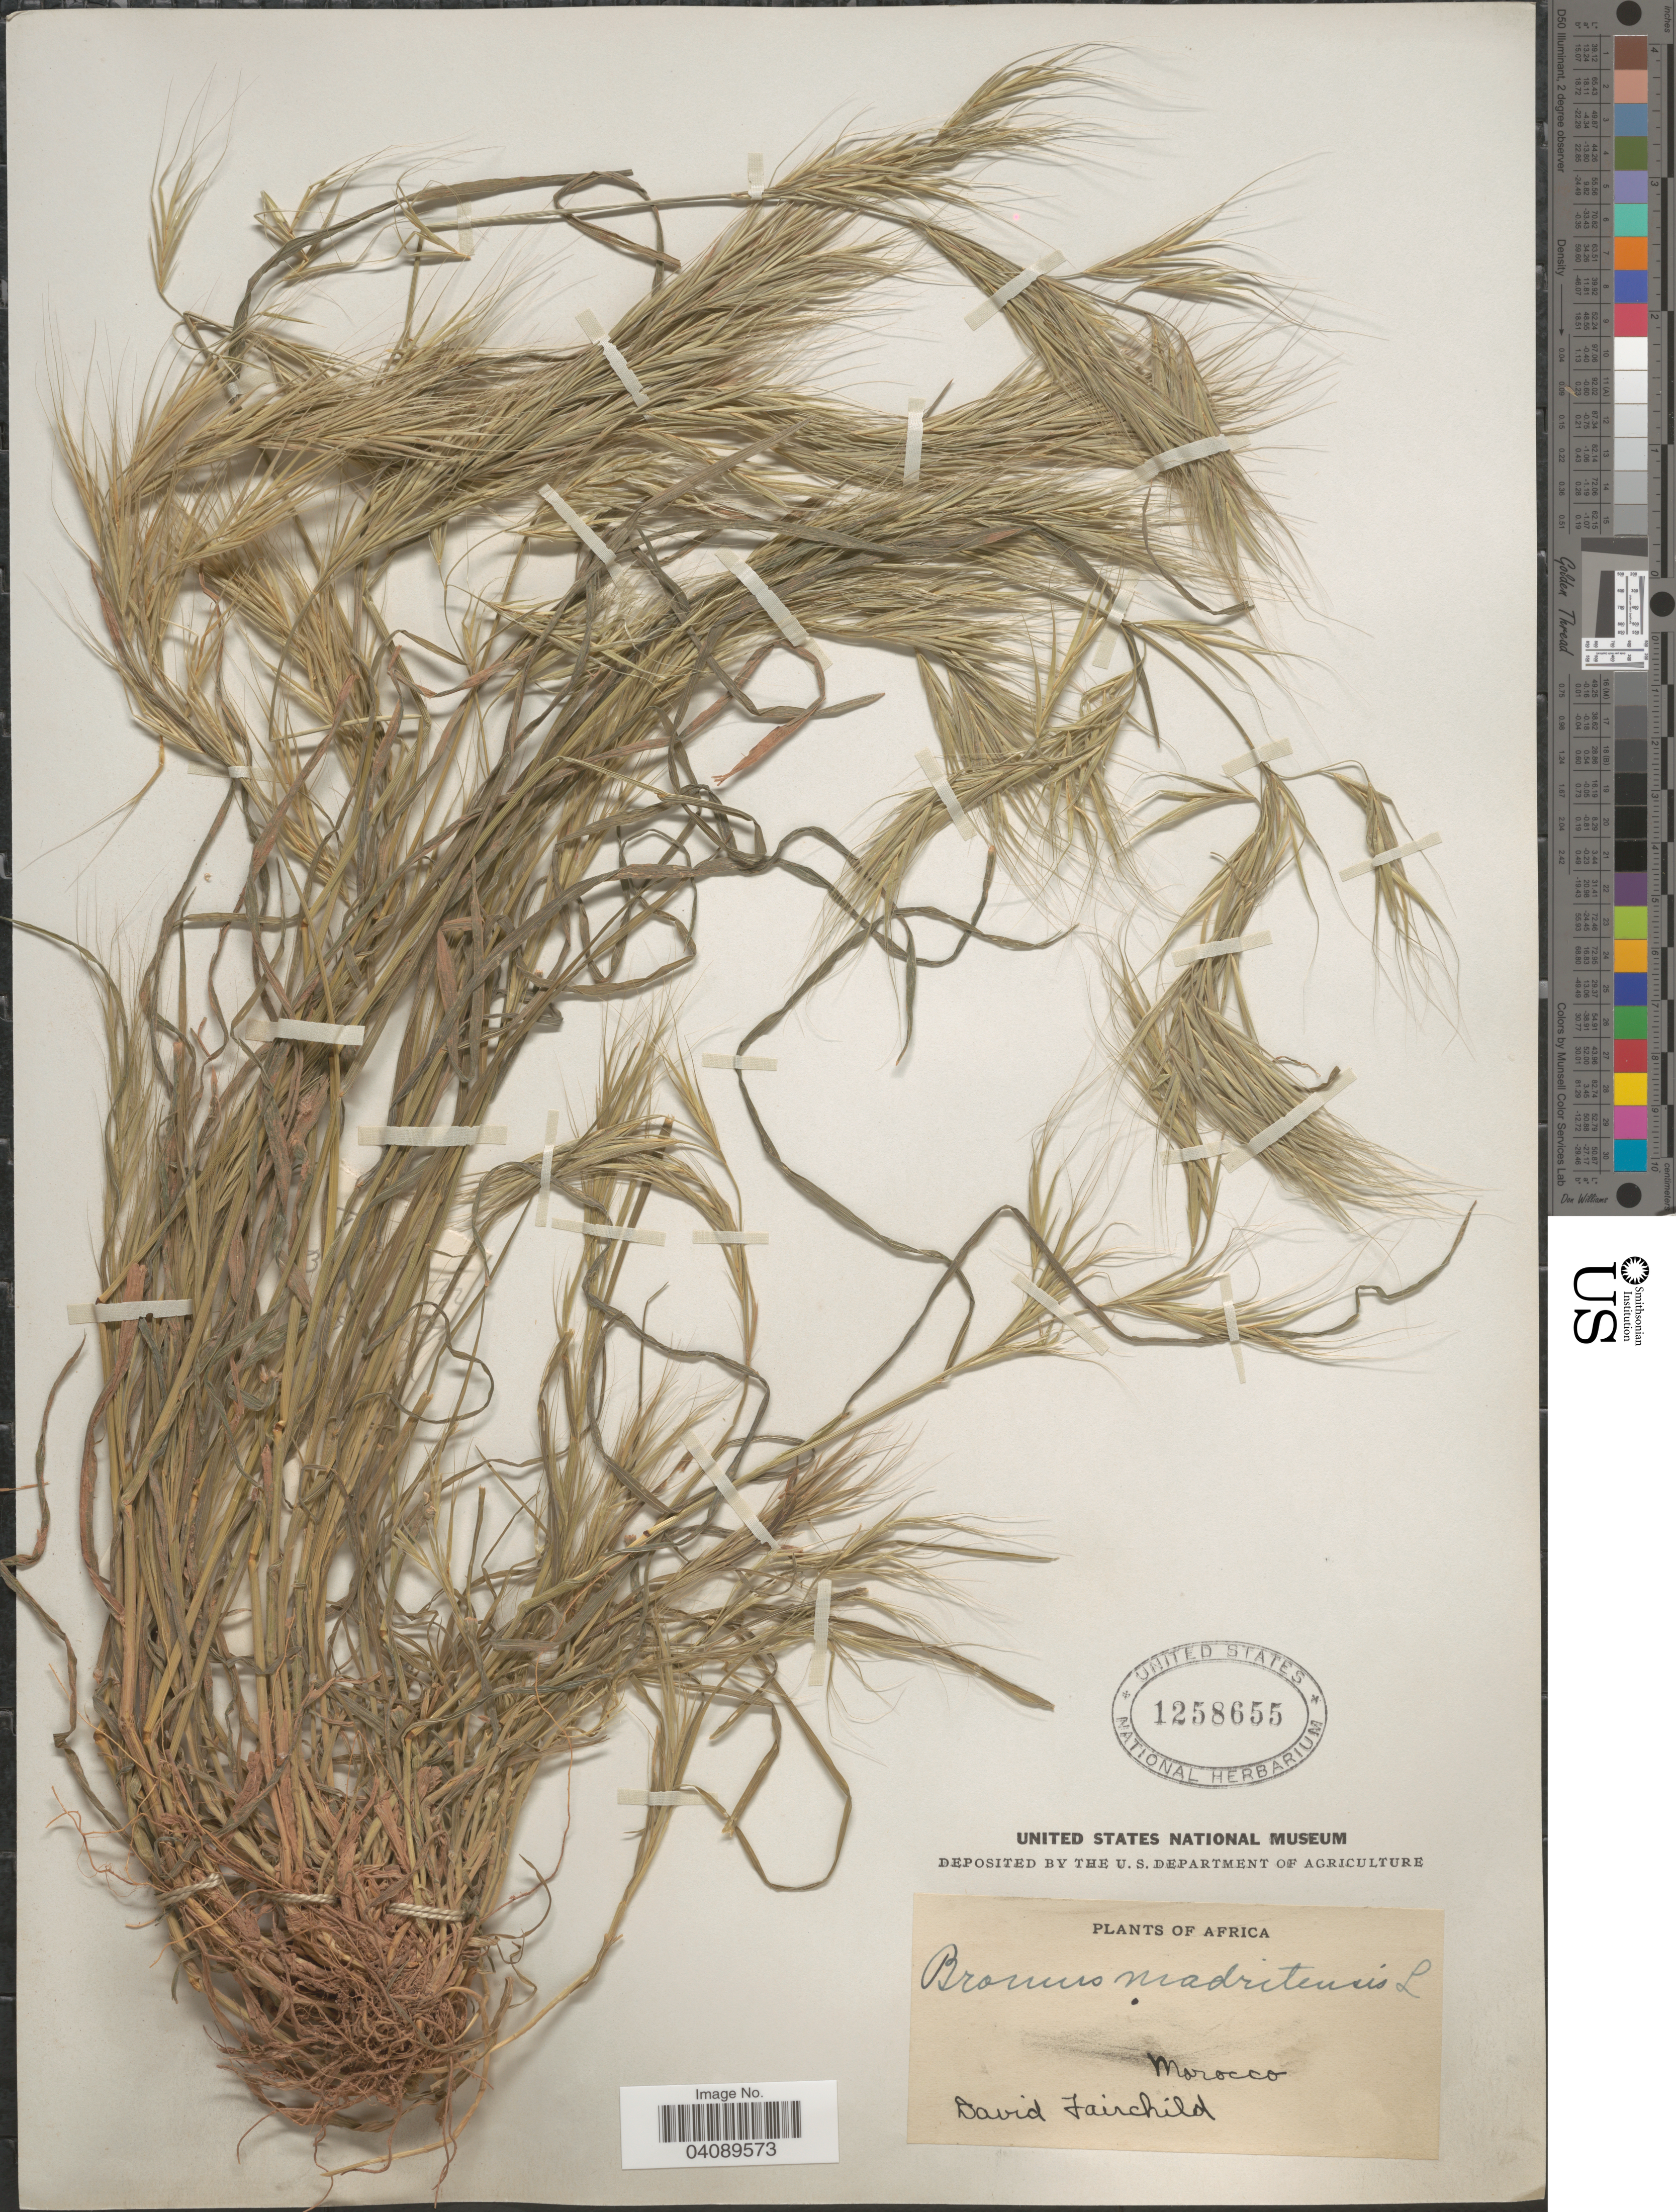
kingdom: Plantae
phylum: Tracheophyta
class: Liliopsida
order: Poales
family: Poaceae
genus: Bromus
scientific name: Bromus madritensis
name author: L.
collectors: D. Fairchild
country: Morocco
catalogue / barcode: US 1258655